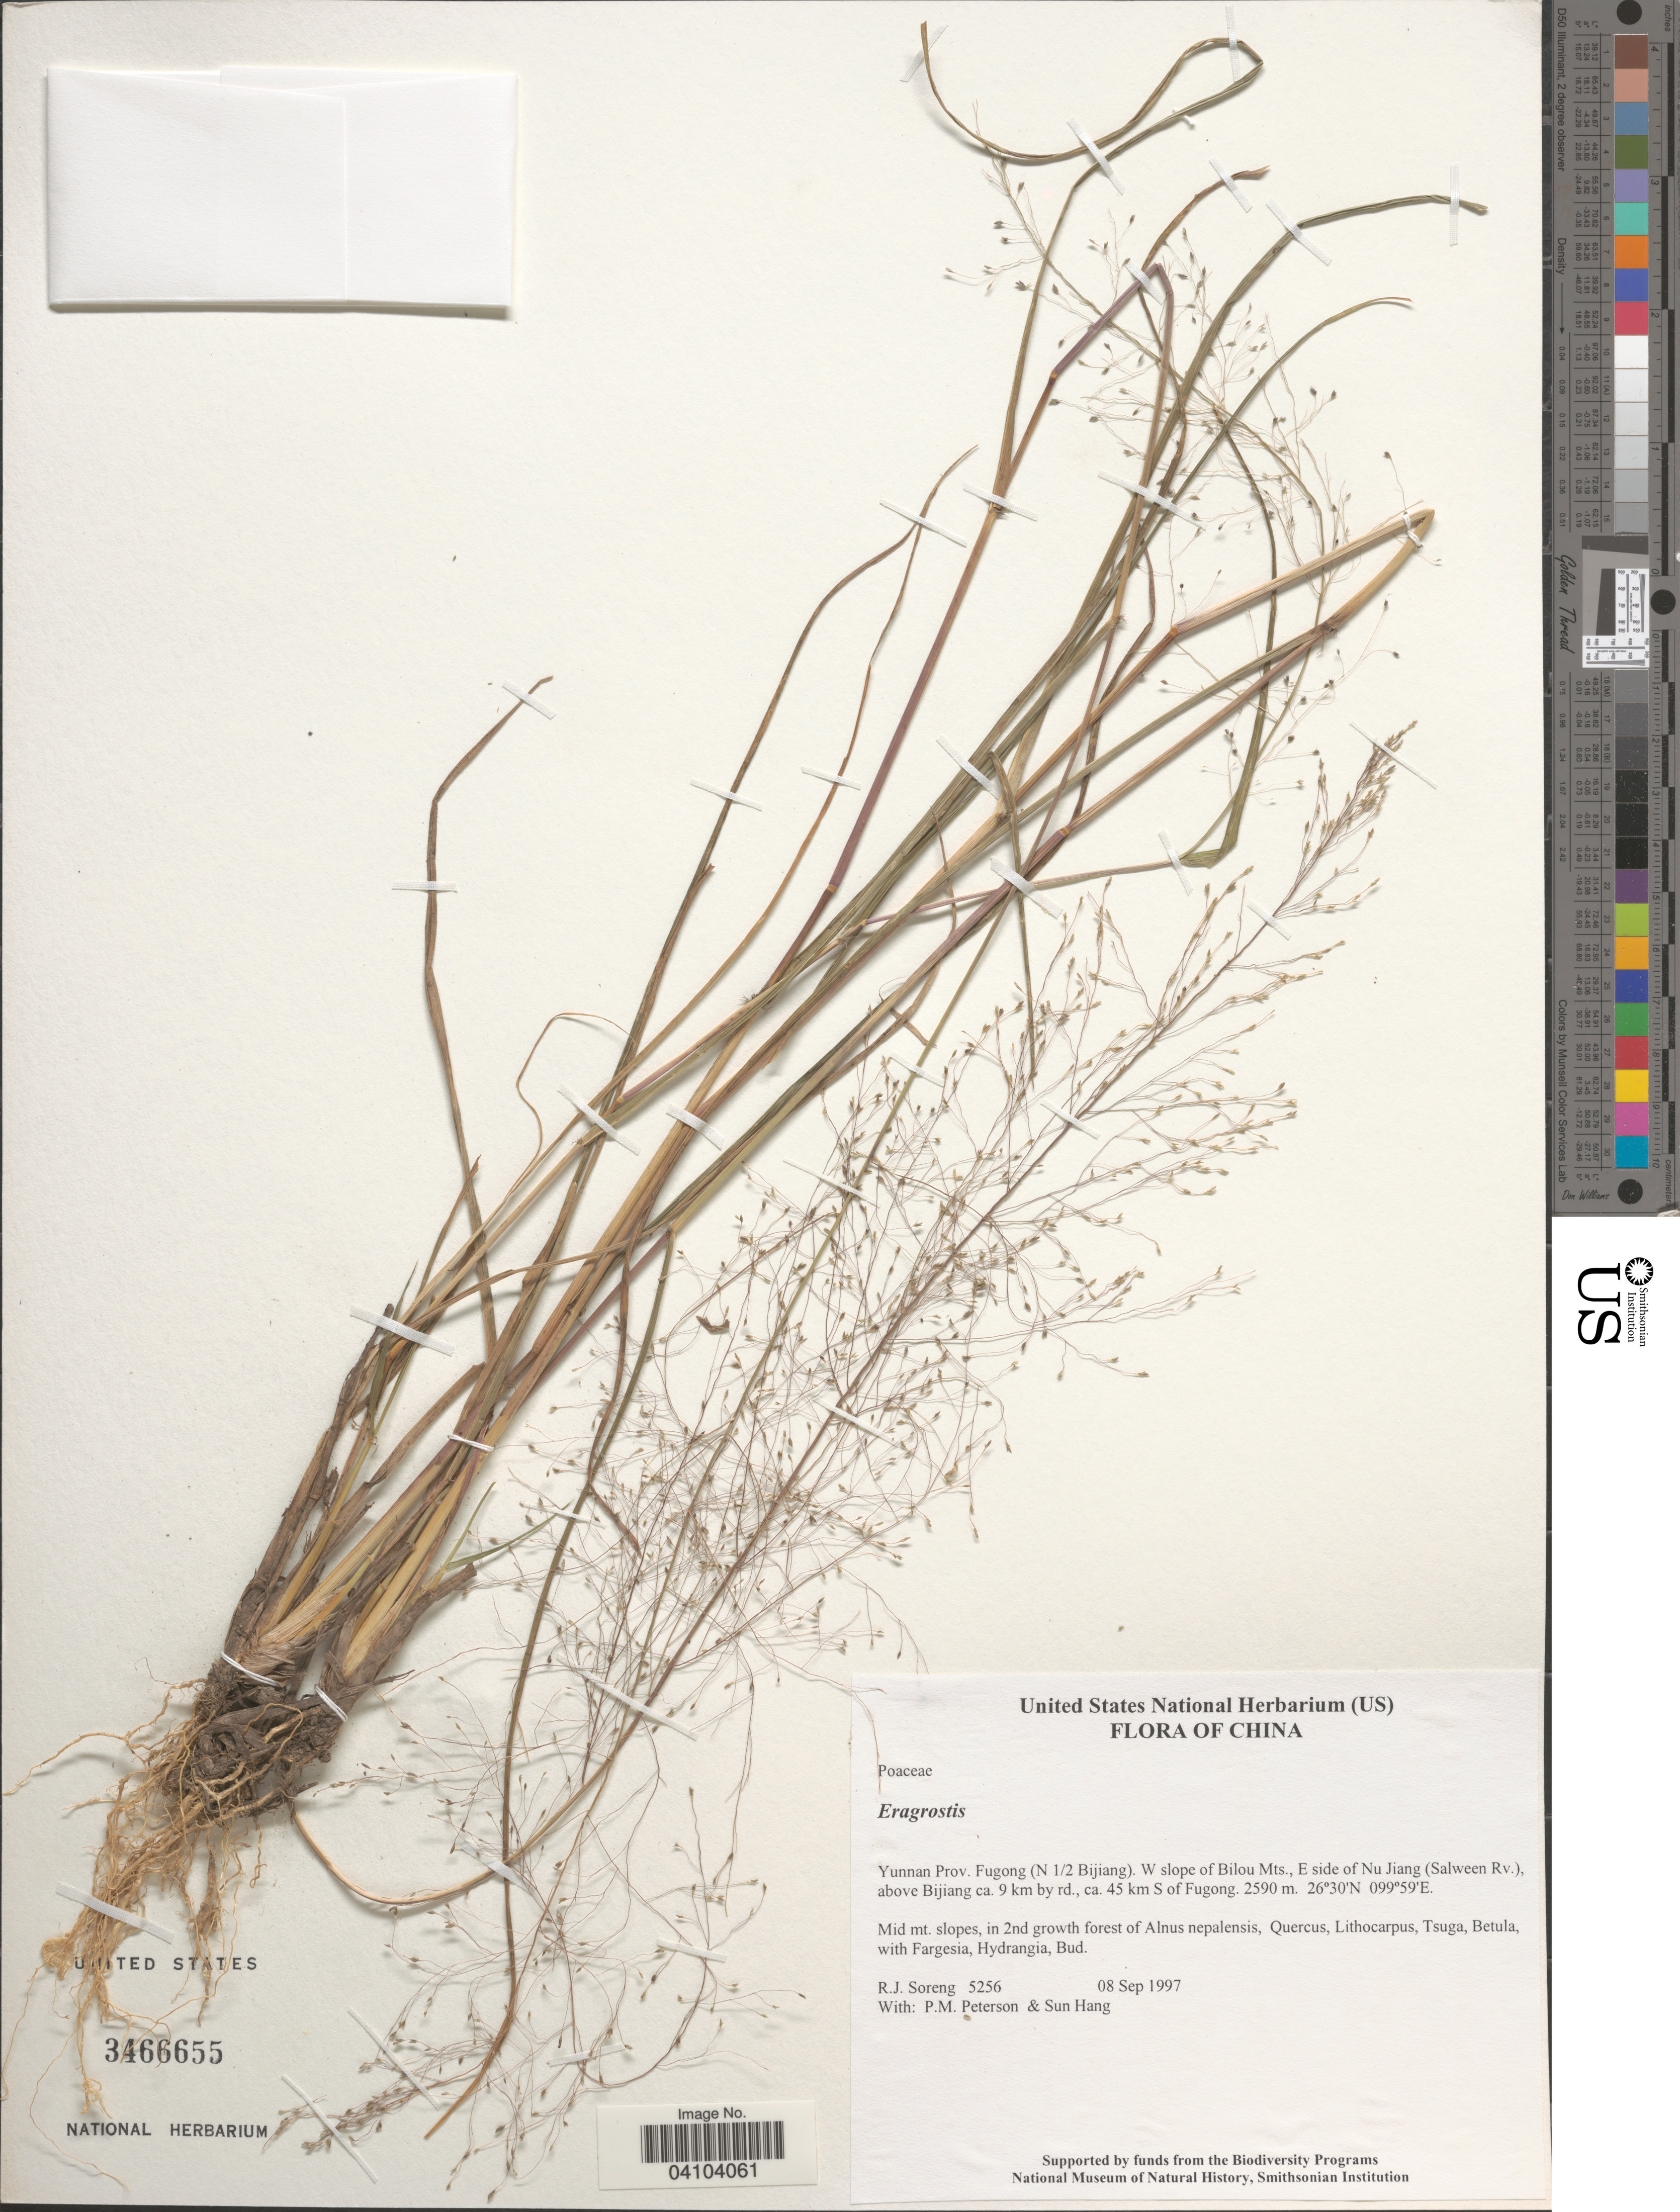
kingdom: Plantae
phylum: Tracheophyta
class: Liliopsida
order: Poales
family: Poaceae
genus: Eragrostis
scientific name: Eragrostis sp.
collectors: R. J. Soreng, P. M. Peterson & Sun Hang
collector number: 5256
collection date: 1997-09-08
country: China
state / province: Yunnan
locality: Prov. Fugong (N 1/2 Bijiang). W slope of Bilou Mts., E side of Nu Jiang (Salween Rv.), above Bijiang ca. 9 km by rd., ca. 45 km S of Fugong.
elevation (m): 2590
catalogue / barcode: US 3466655